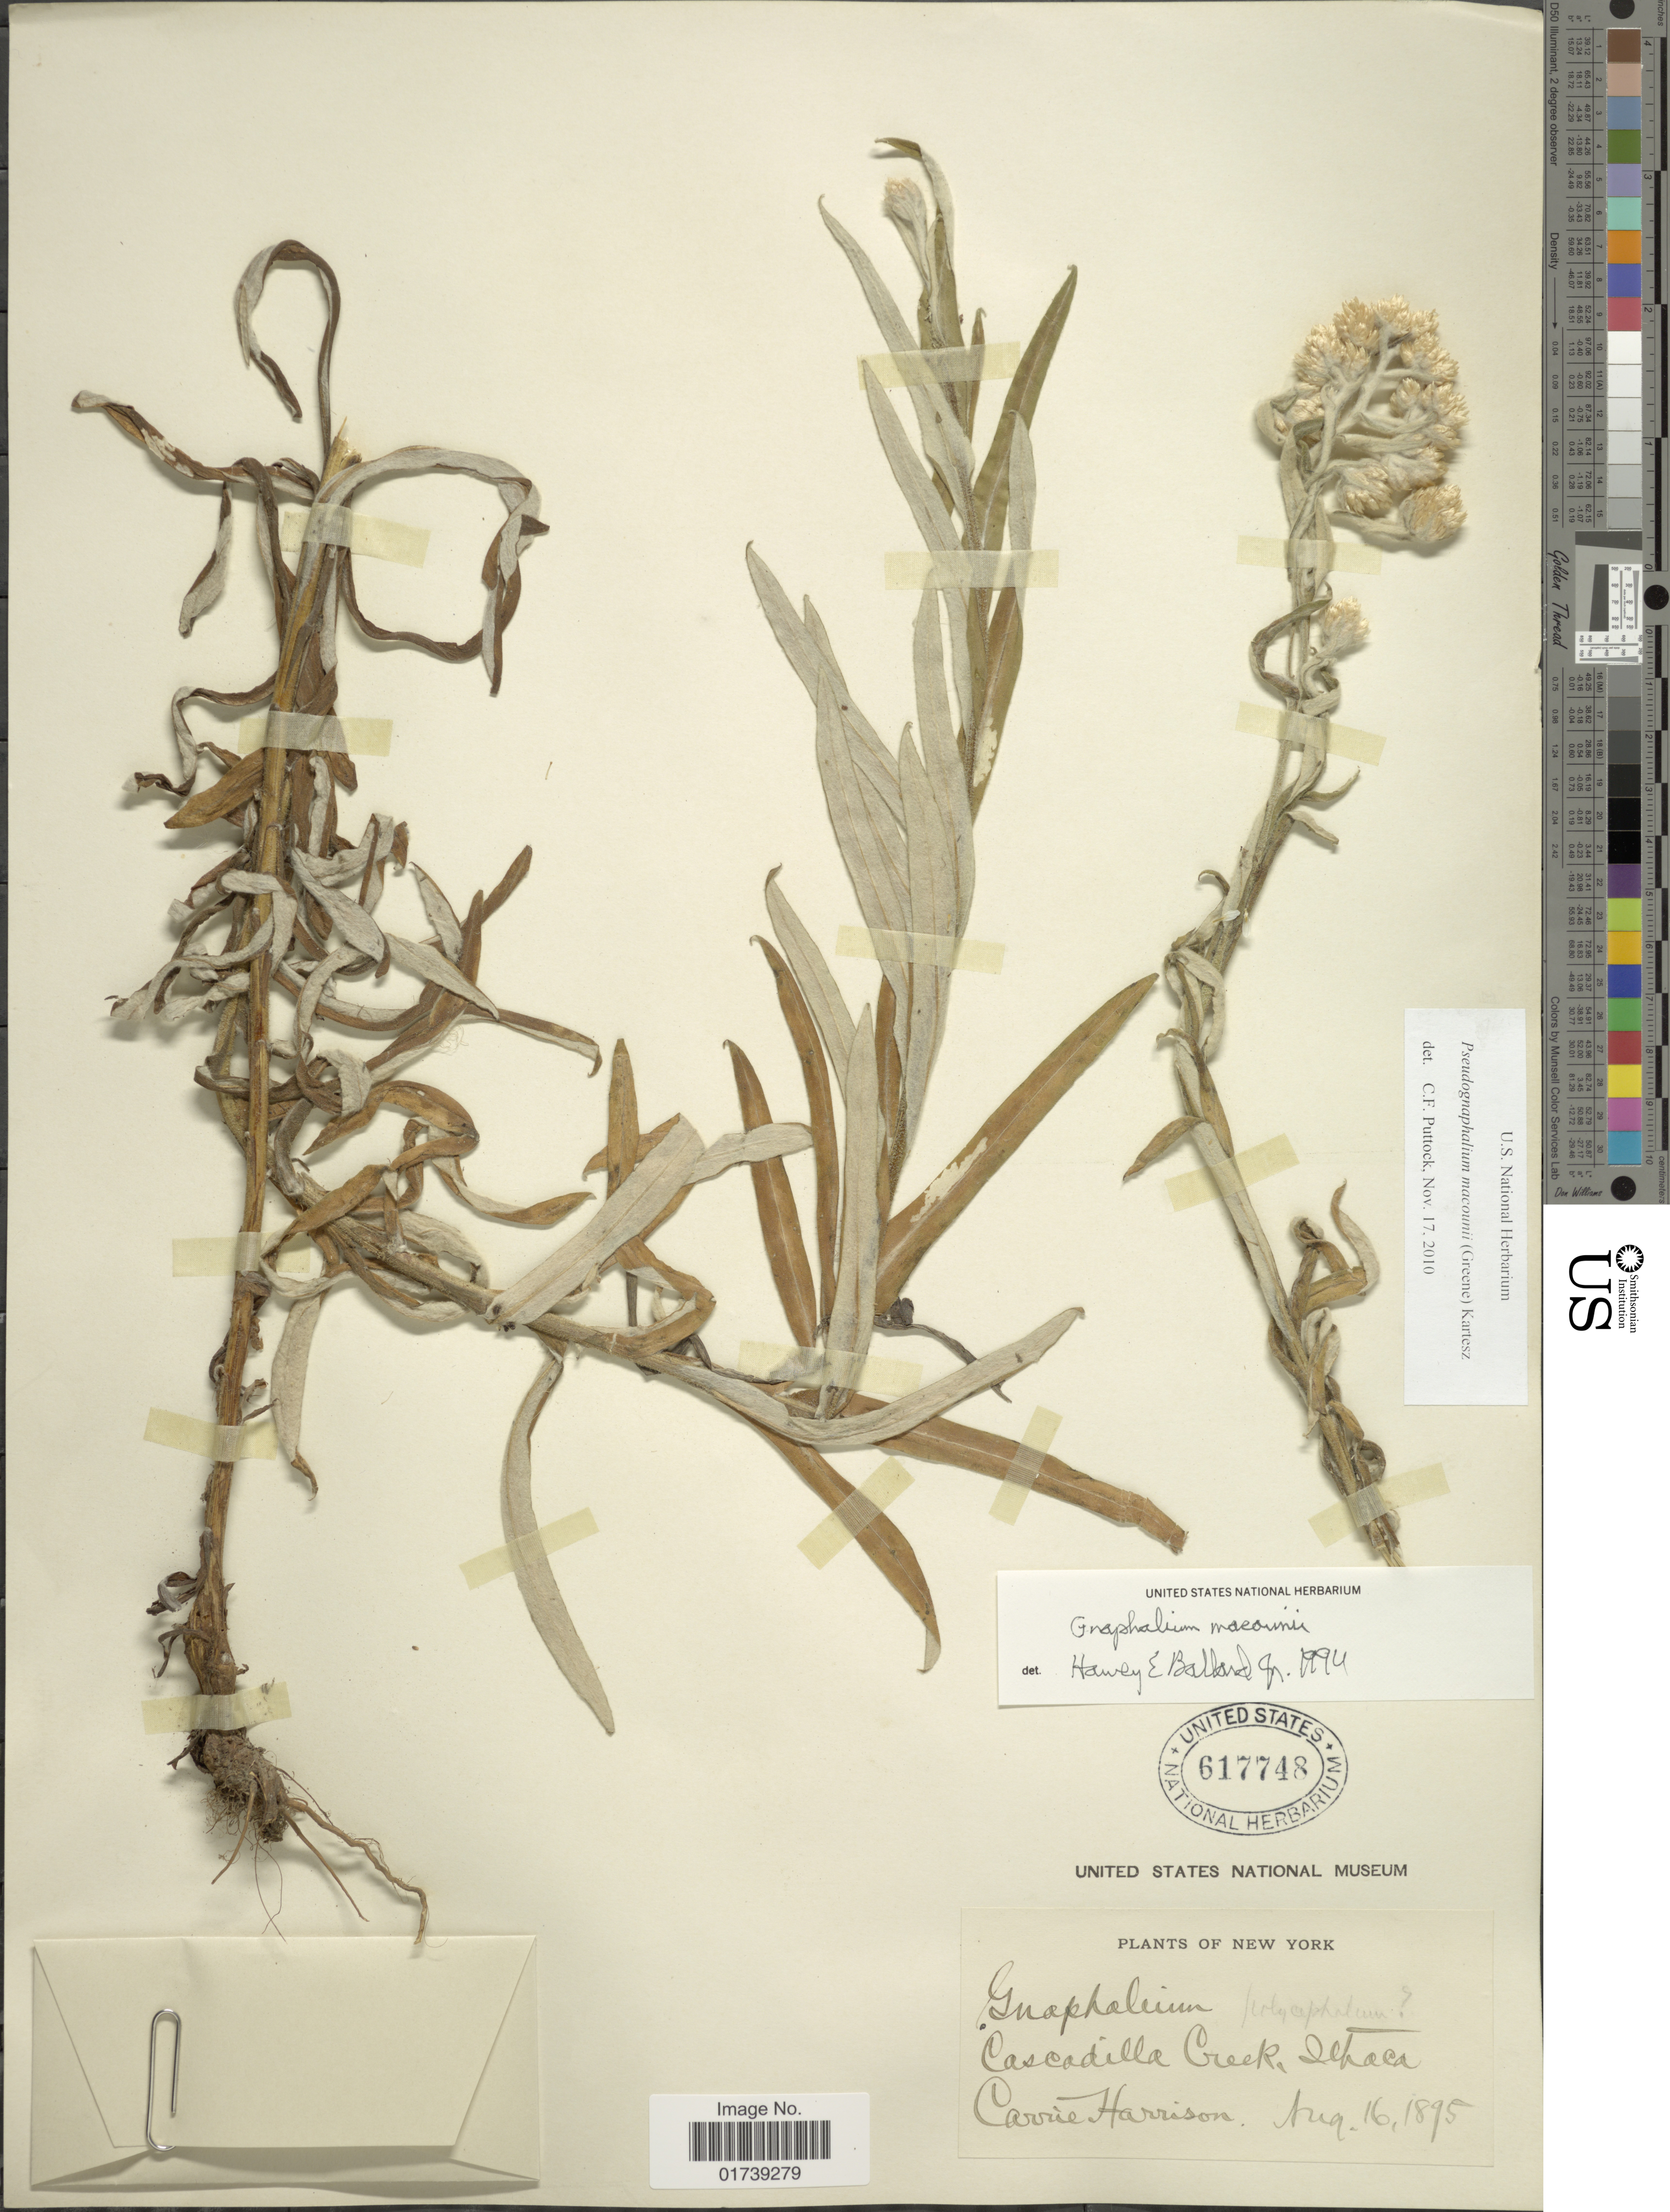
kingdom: Plantae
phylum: Tracheophyta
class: Magnoliopsida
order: Asterales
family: Asteraceae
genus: Pseudognaphalium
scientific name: Pseudognaphalium macounii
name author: (Greene) Kartesz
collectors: C. Harrison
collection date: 1895-08-16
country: United States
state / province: New York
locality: Cascadilla Creek, Ithaca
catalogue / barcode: US 617748